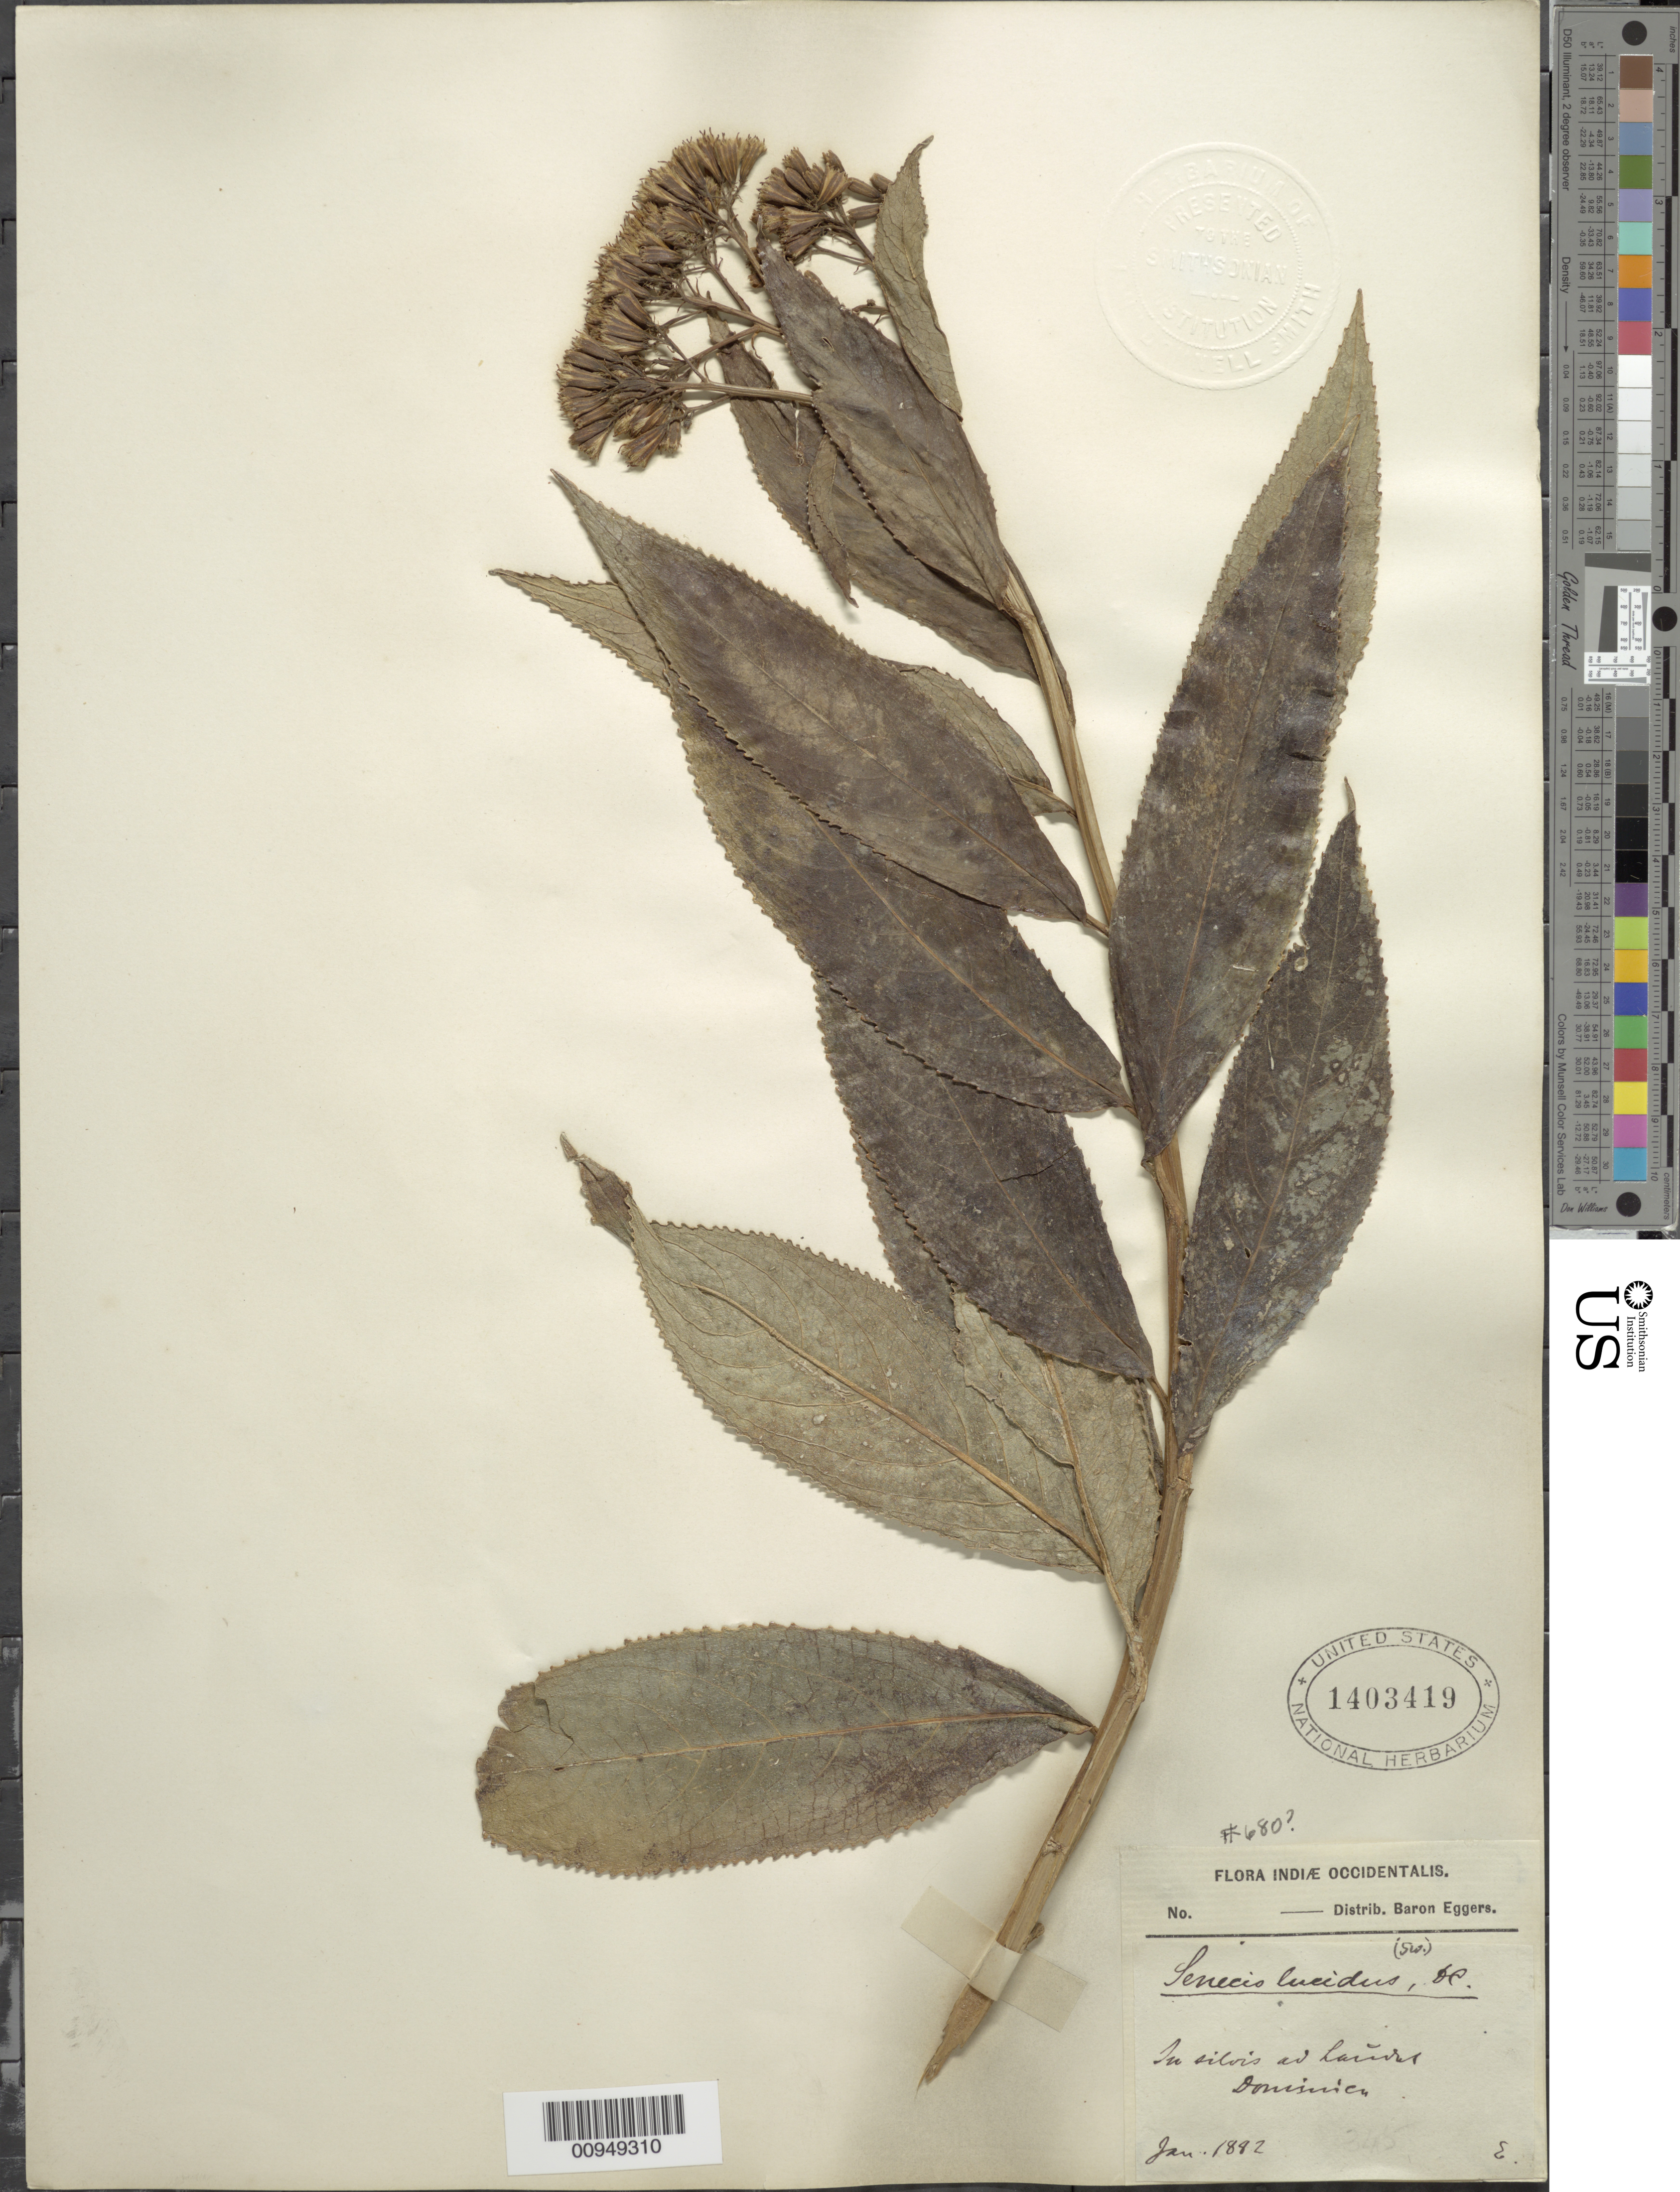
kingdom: Plantae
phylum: Tracheophyta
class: Magnoliopsida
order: Asterales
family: Asteraceae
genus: Senecio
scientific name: Senecio lucidus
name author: (Sw.) DC.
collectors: H. F. A. von Eggers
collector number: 680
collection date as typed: Jan 1882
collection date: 1882-01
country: Dominica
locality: Larits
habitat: En silvis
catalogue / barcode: US 1403419